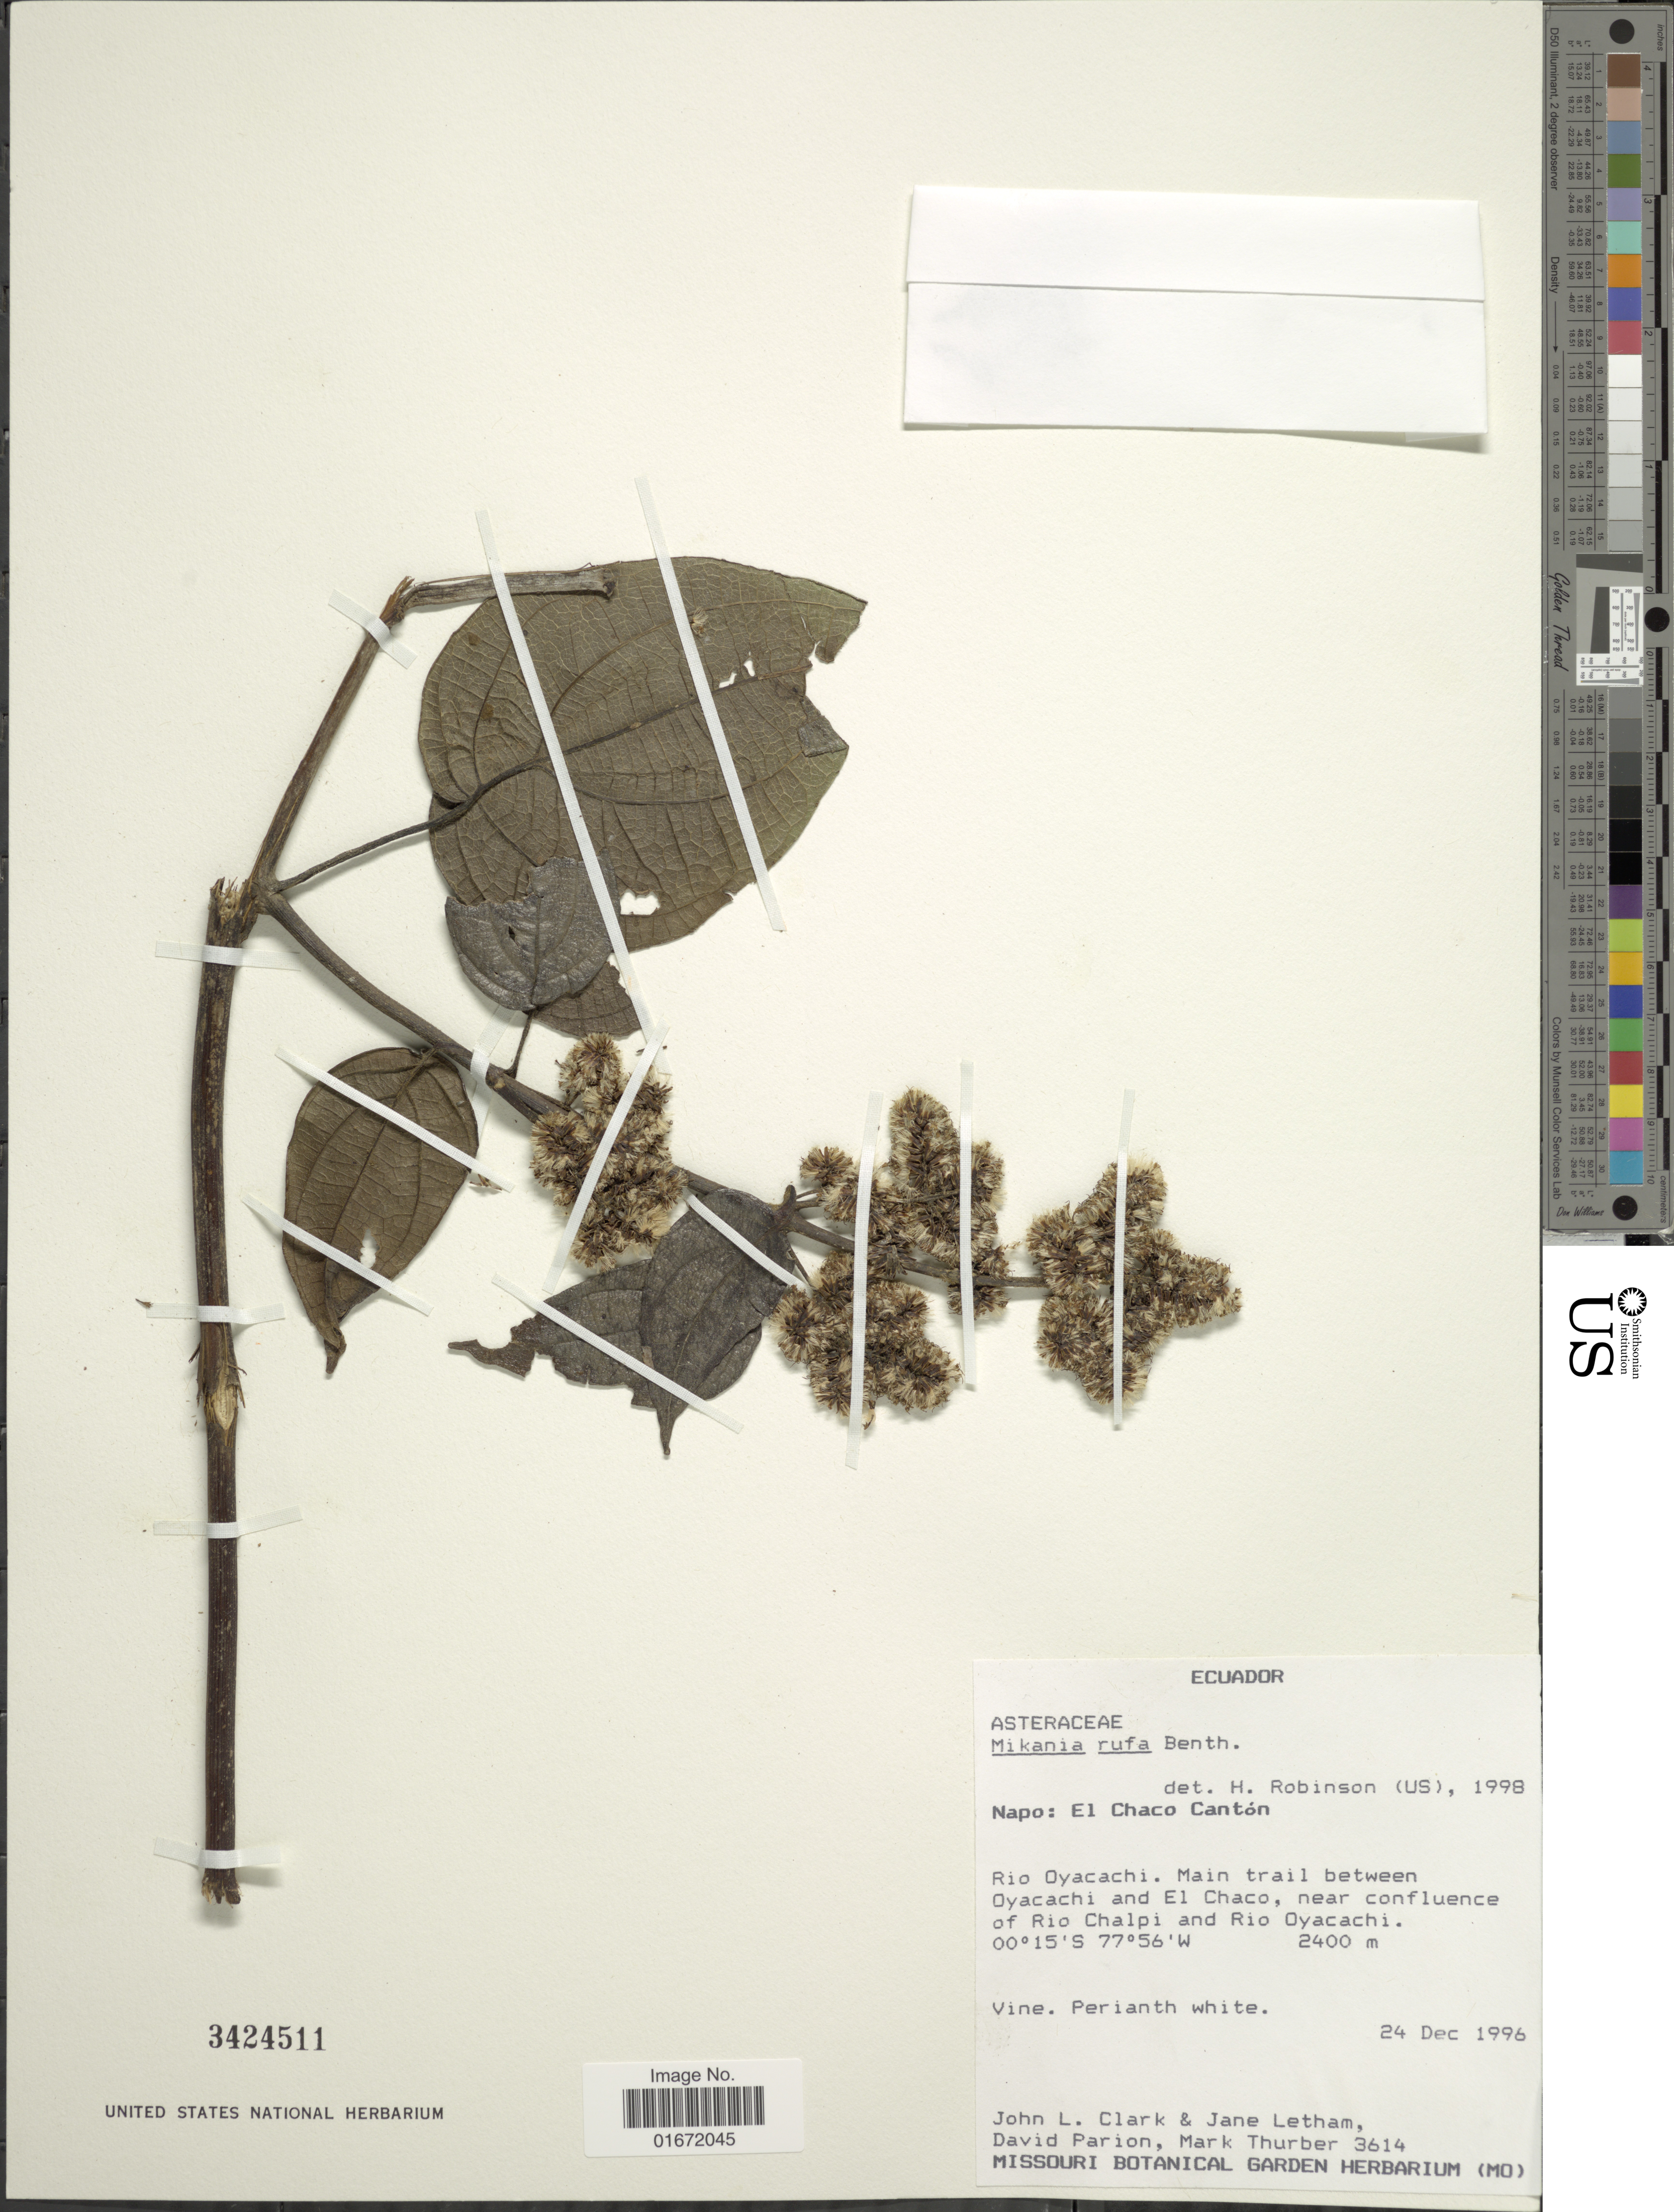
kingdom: Plantae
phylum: Tracheophyta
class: Magnoliopsida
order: Asterales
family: Asteraceae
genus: Mikania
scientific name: Mikania rufa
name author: Benth.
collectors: J. L. Clark, J. Letham, D. Parion & M. Thurber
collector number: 3614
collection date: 1996-12-24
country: Ecuador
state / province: Napo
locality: Napo: El Chaco Cantón. Rio Oyacachi. Main trail between Oyacachi and El Chaco, near confluence of Rio Chalpi and Rio Oyacachi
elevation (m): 2400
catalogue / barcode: US 3424511